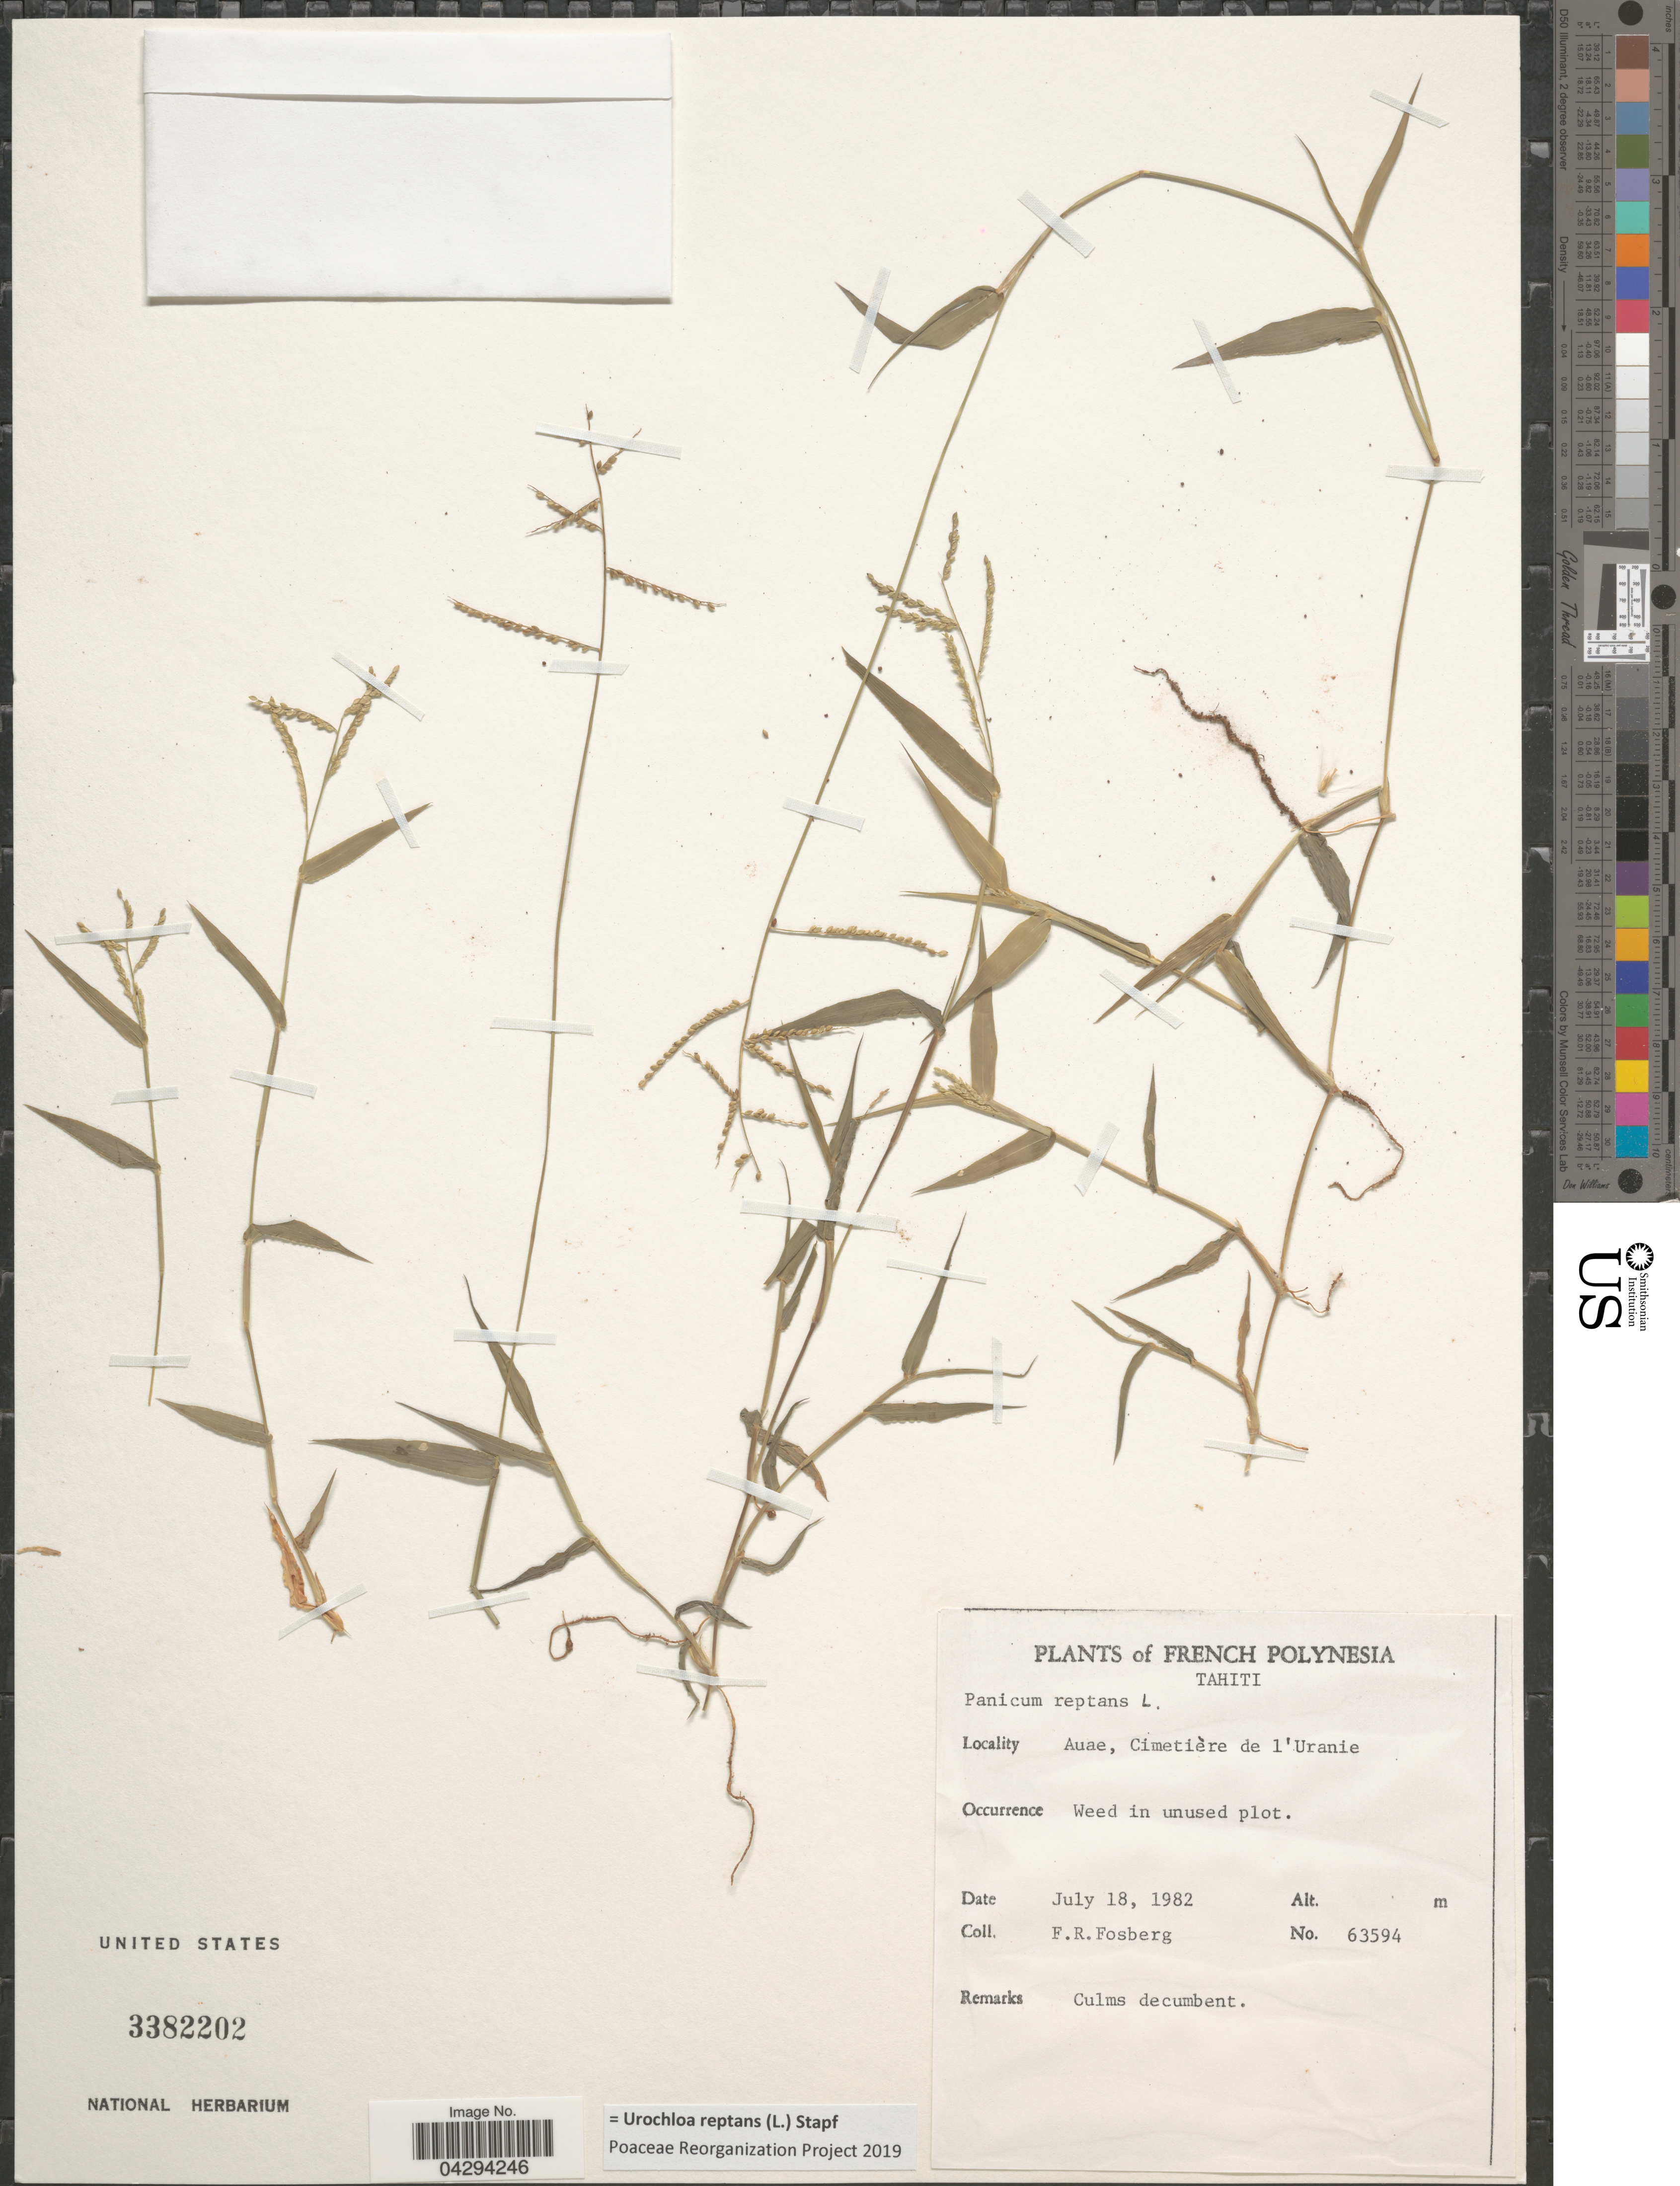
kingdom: Plantae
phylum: Tracheophyta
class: Liliopsida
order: Poales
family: Poaceae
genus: Urochloa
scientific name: Urochloa reptans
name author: (L.) Stapf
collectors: F. R. Fosberg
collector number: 63594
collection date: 1982-07-18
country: French Polynesia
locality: Tahiti. Auae, Cimetière de l'Uranie.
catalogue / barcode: US 3382202